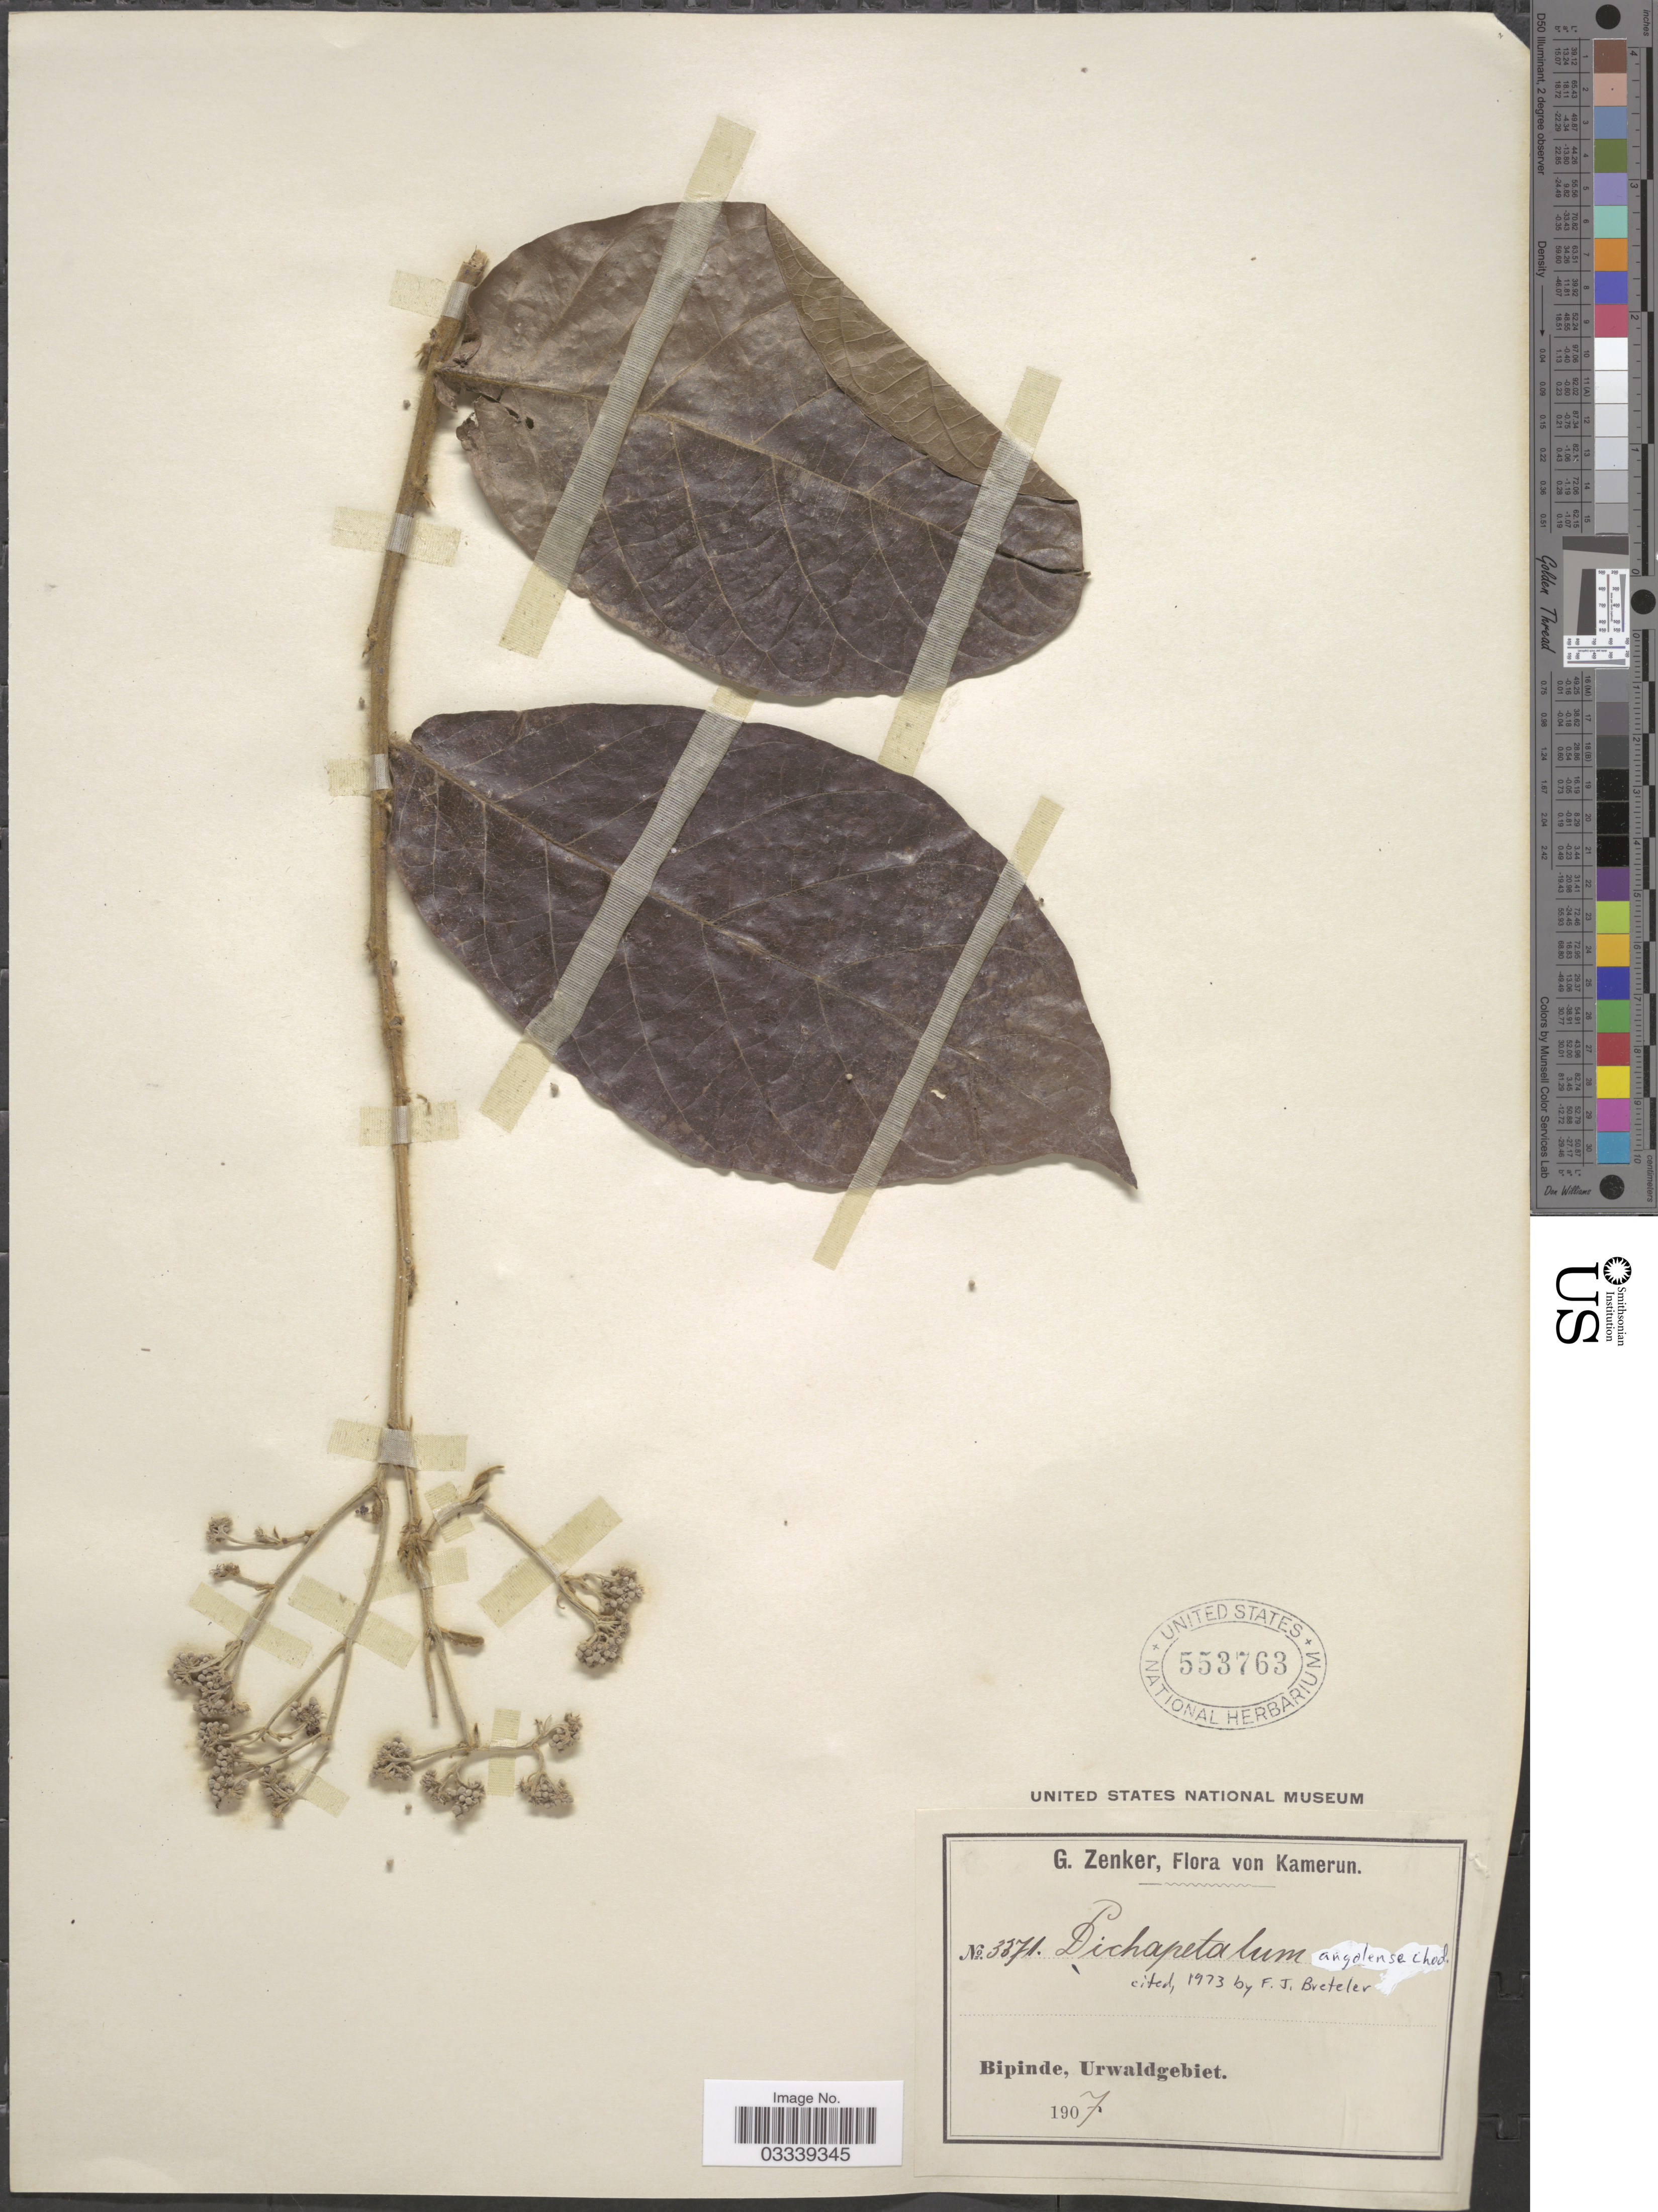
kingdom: Plantae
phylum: Tracheophyta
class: Magnoliopsida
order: Malpighiales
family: Dichapetalaceae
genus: Dichapetalum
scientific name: Dichapetalum angolense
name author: Chodat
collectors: G. A. Zenker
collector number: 3371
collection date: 1907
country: Cameroon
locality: Kamerun, Bipinde, Urwaldgebiet.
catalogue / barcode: US 553763